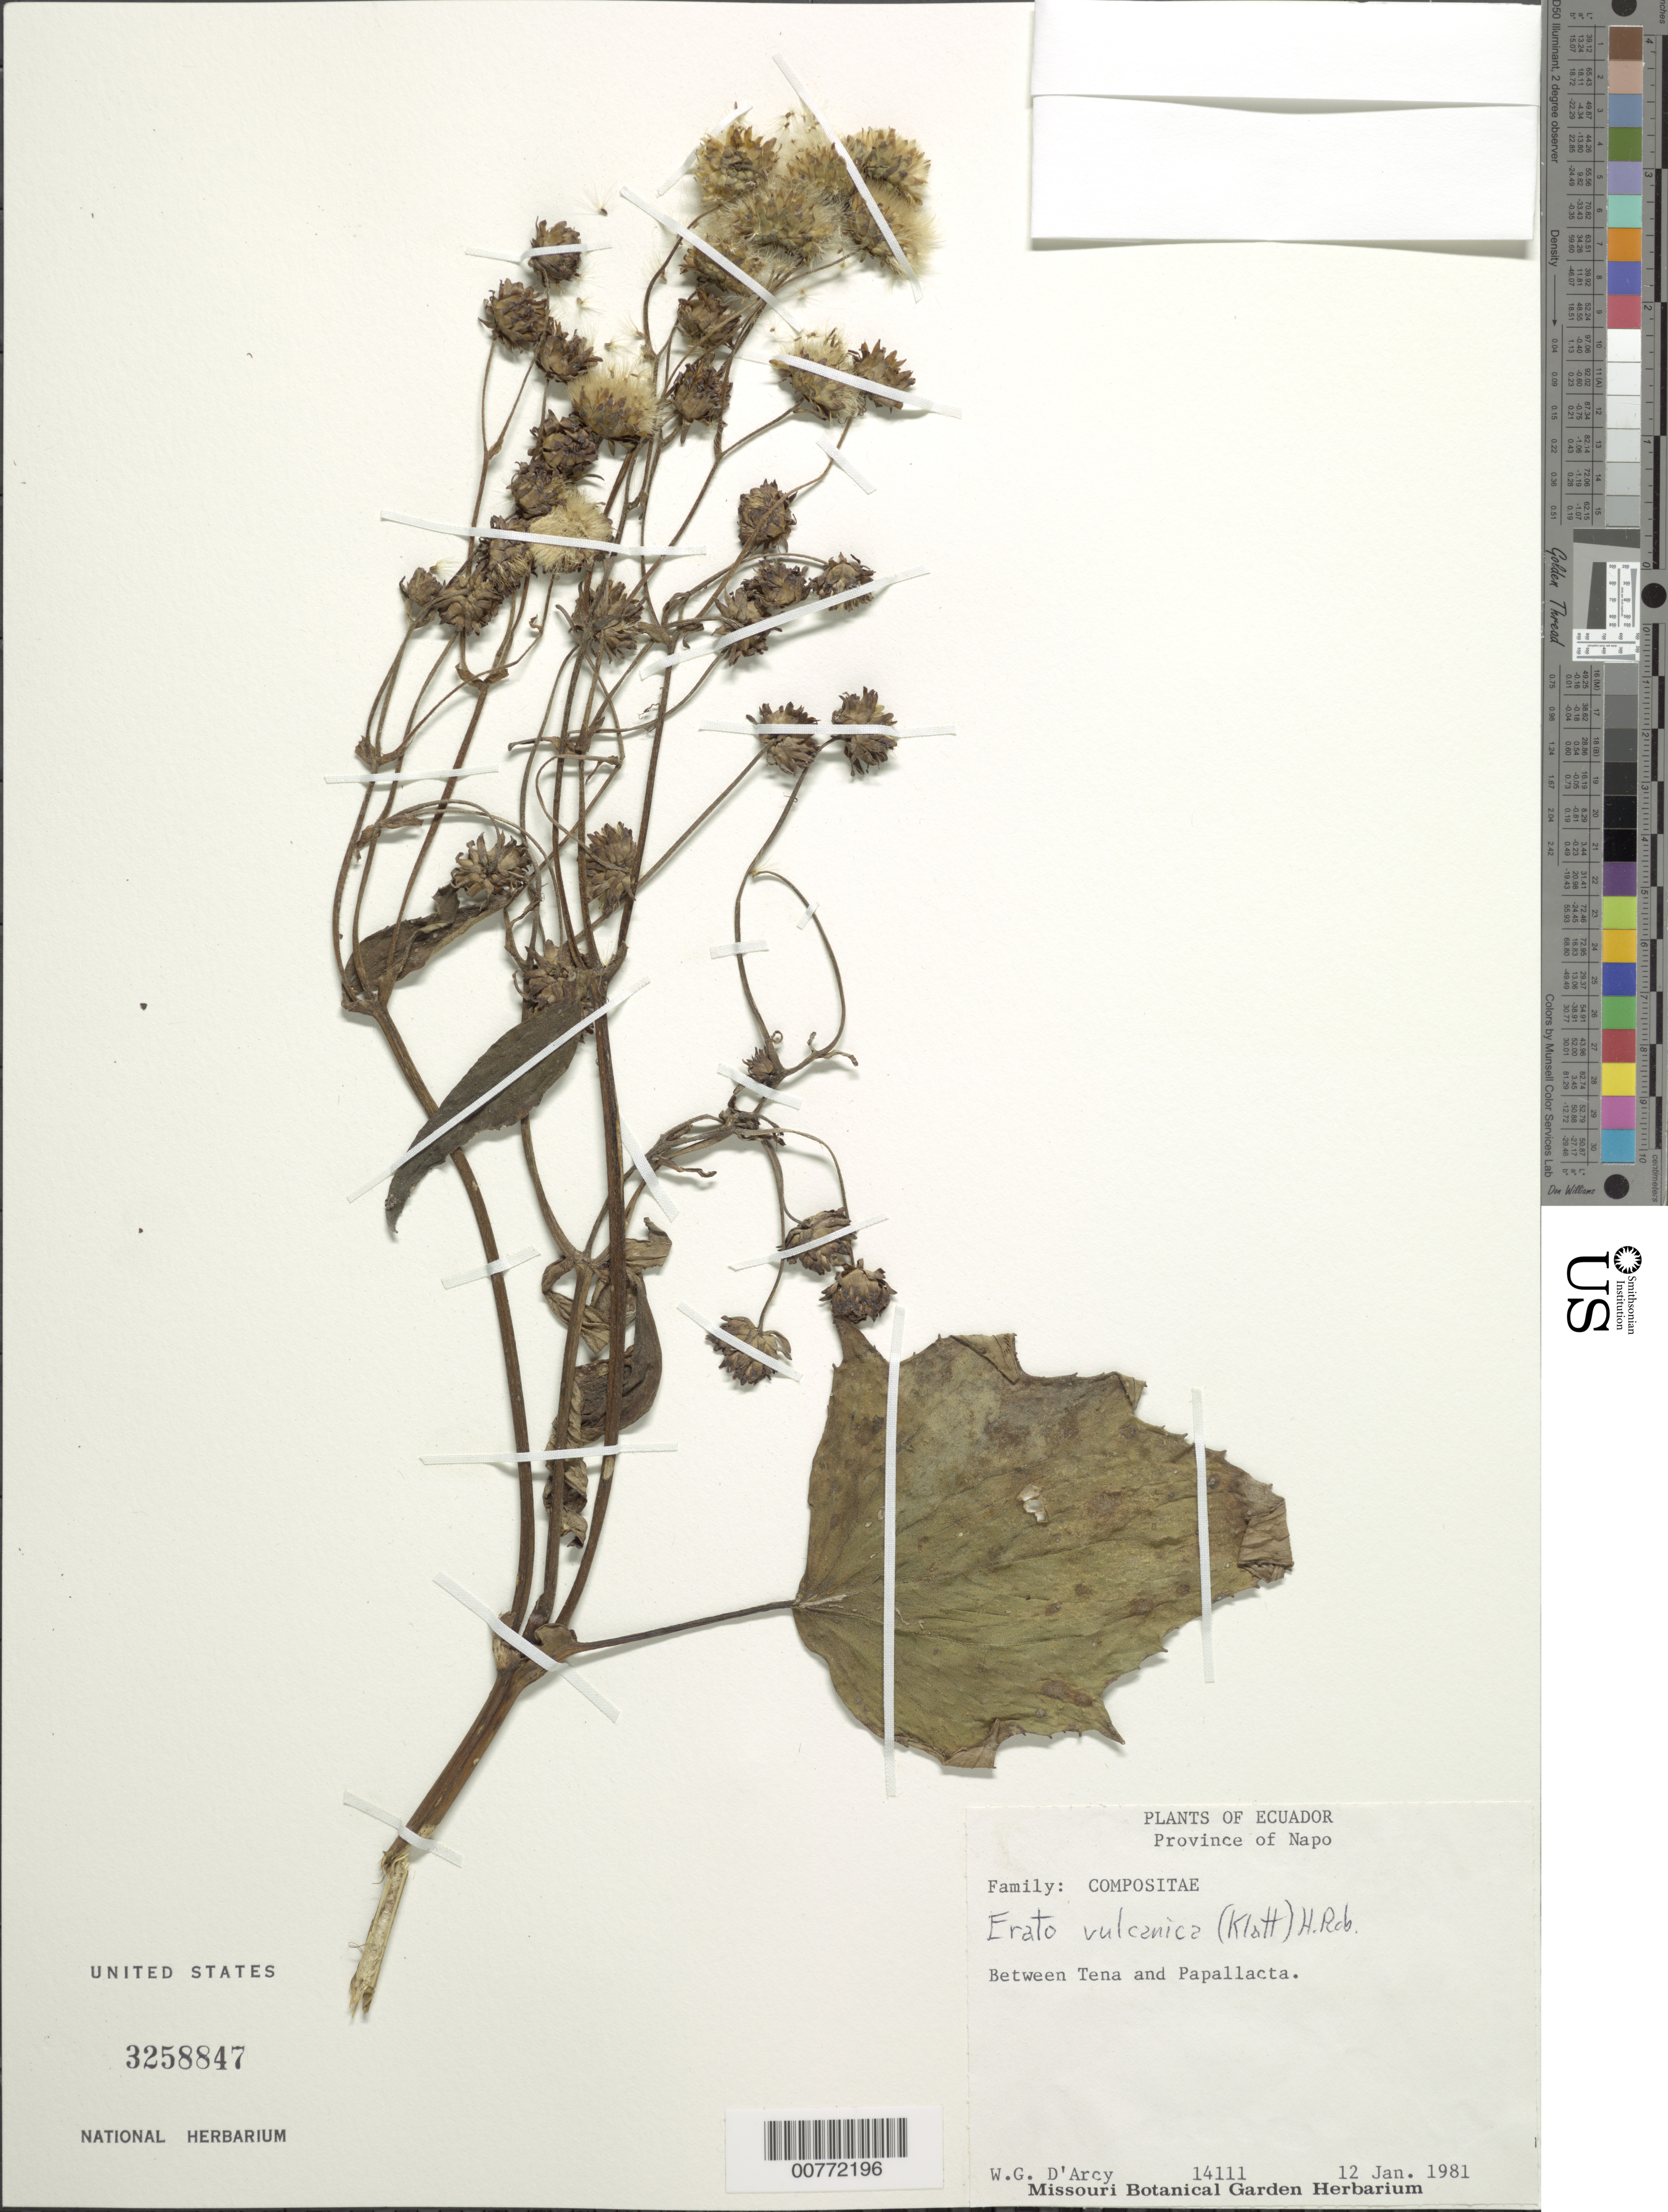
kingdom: Plantae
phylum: Tracheophyta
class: Magnoliopsida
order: Asterales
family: Asteraceae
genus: Erato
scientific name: Erato vulcanica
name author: (Klatt) H. Rob.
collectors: W. G. D'Arcy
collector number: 14111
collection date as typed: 12 January 1981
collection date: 1981-01-12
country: Ecuador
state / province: Napo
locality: Btw Tena and Papallacta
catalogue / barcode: US 3258847